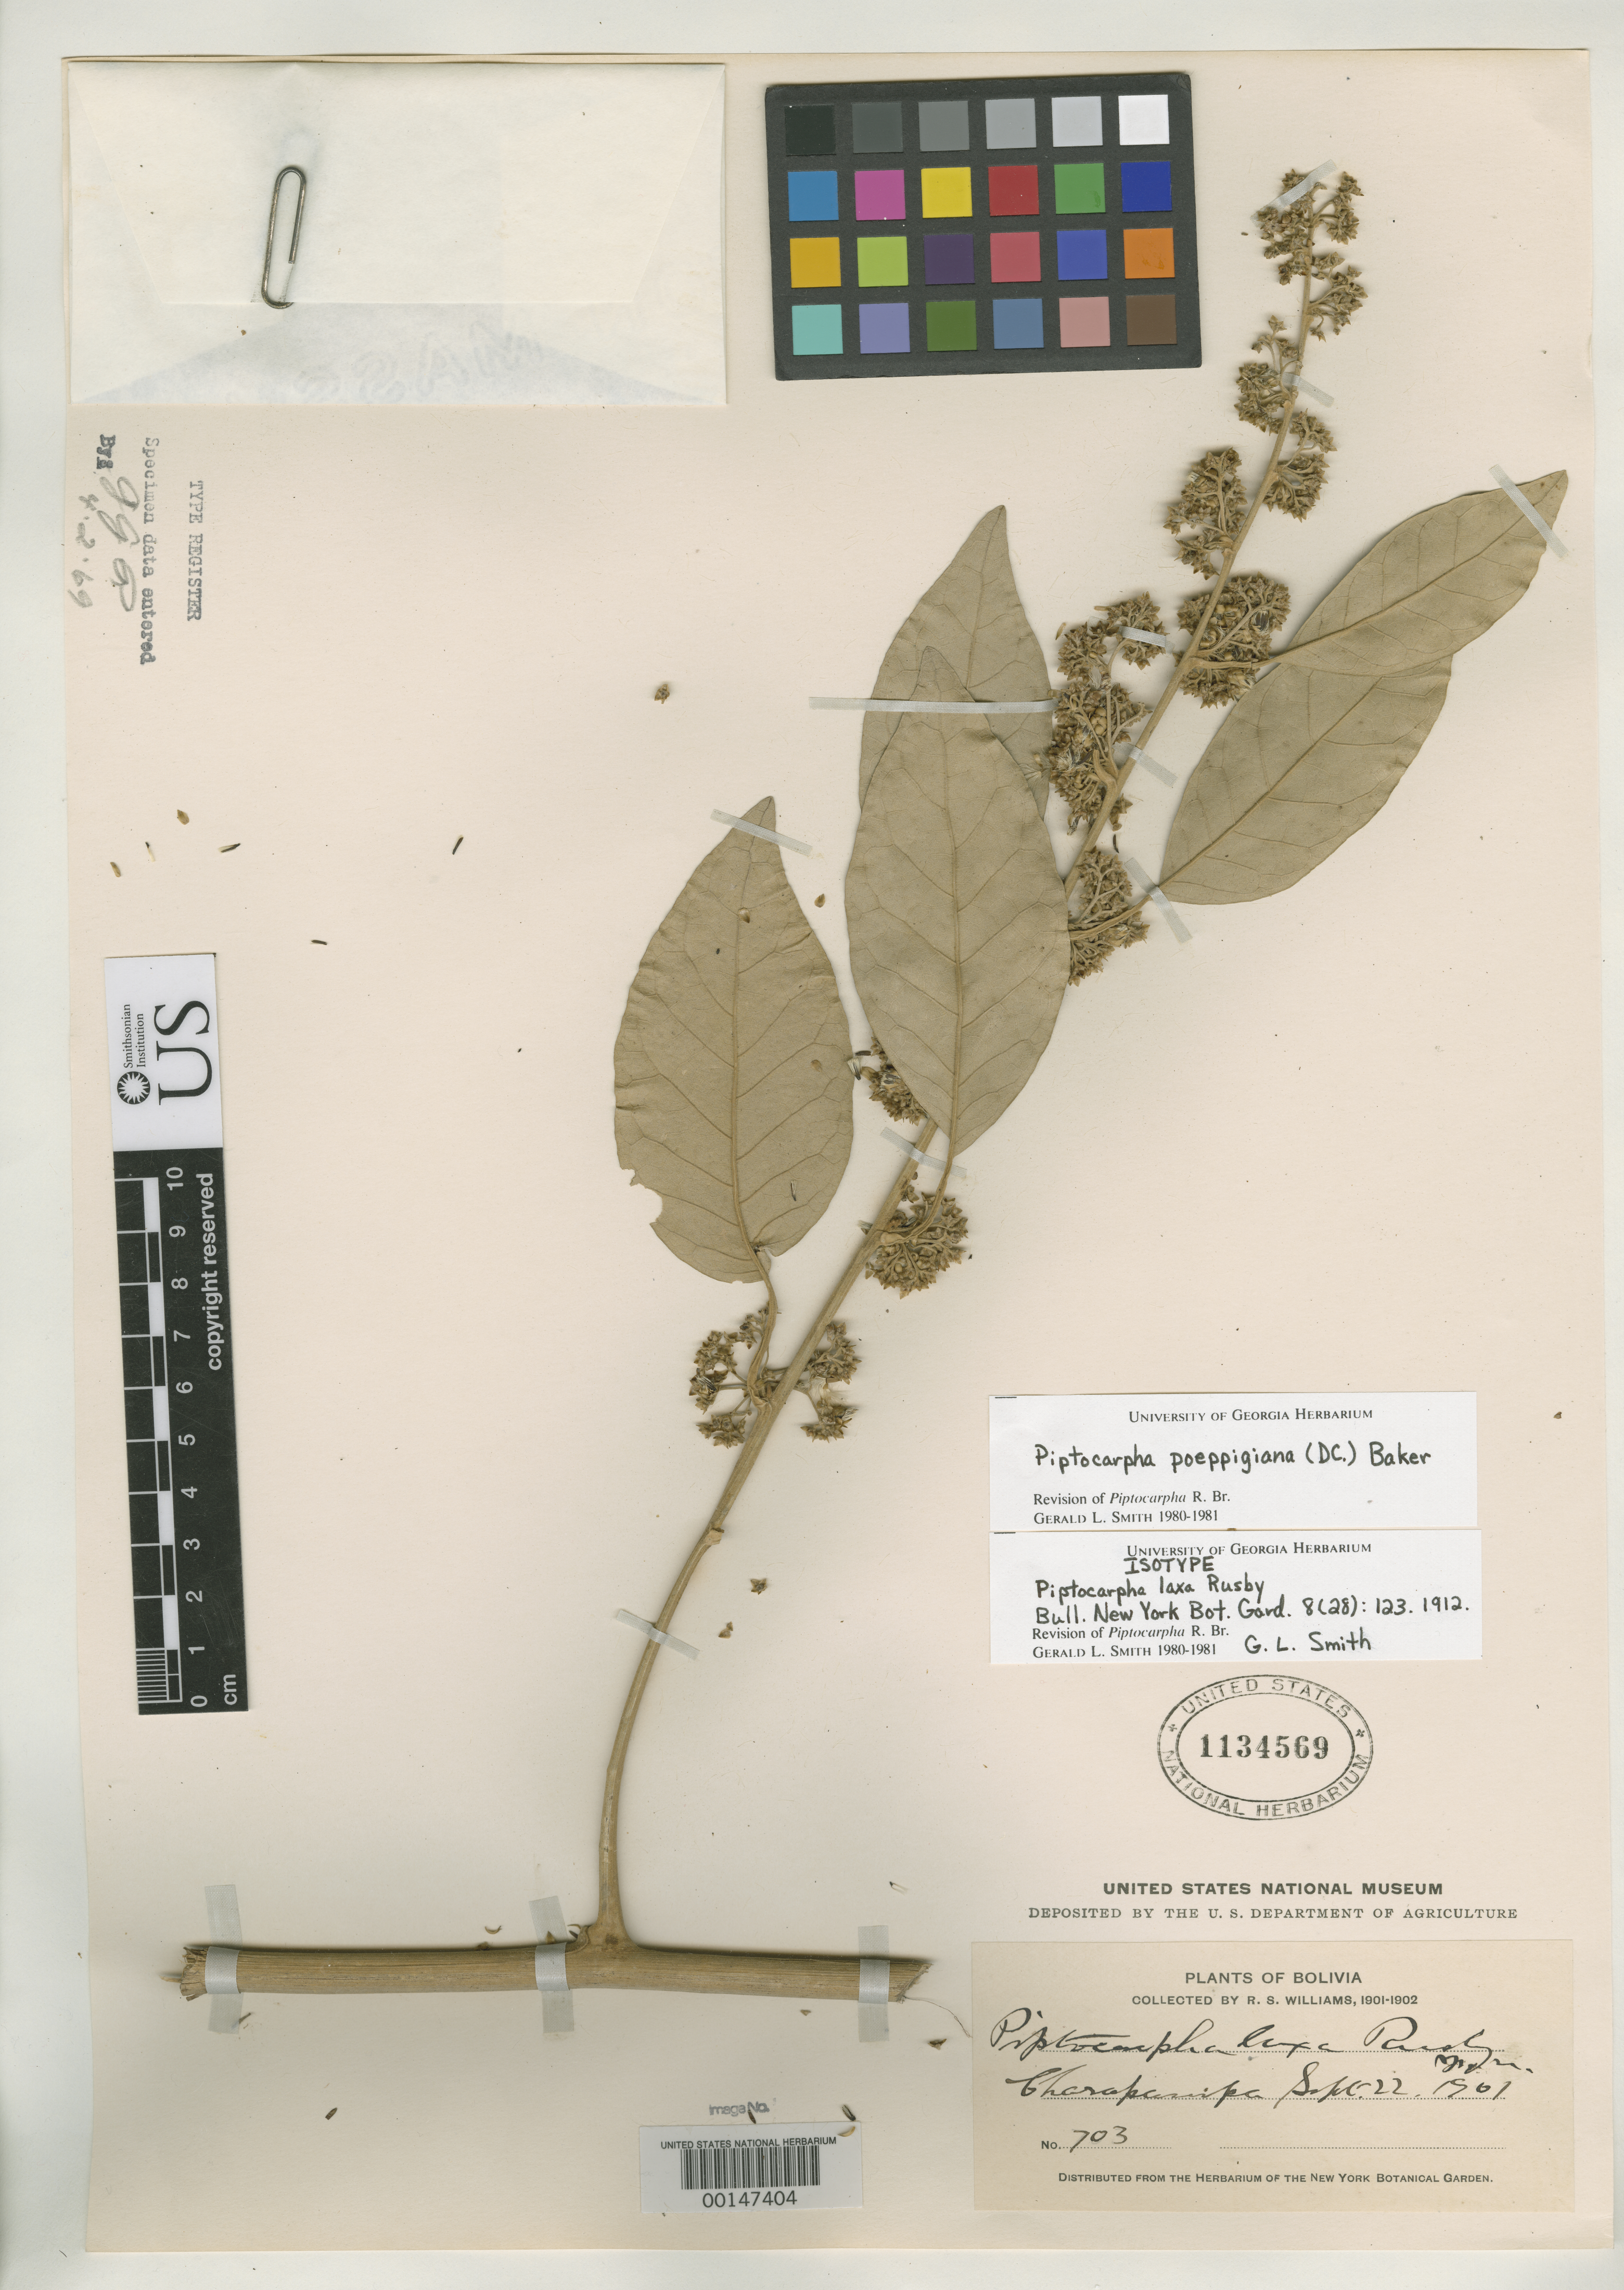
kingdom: Plantae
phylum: Tracheophyta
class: Magnoliopsida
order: Asterales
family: Asteraceae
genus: Piptocarpha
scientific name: Piptocarpha laxa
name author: Rusby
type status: Isotype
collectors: R. S. Williams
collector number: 703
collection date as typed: Sep. 22, 1901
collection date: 1901-09-22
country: Bolivia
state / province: La Páz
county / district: Larecaja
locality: Charopampa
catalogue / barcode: US 1134569